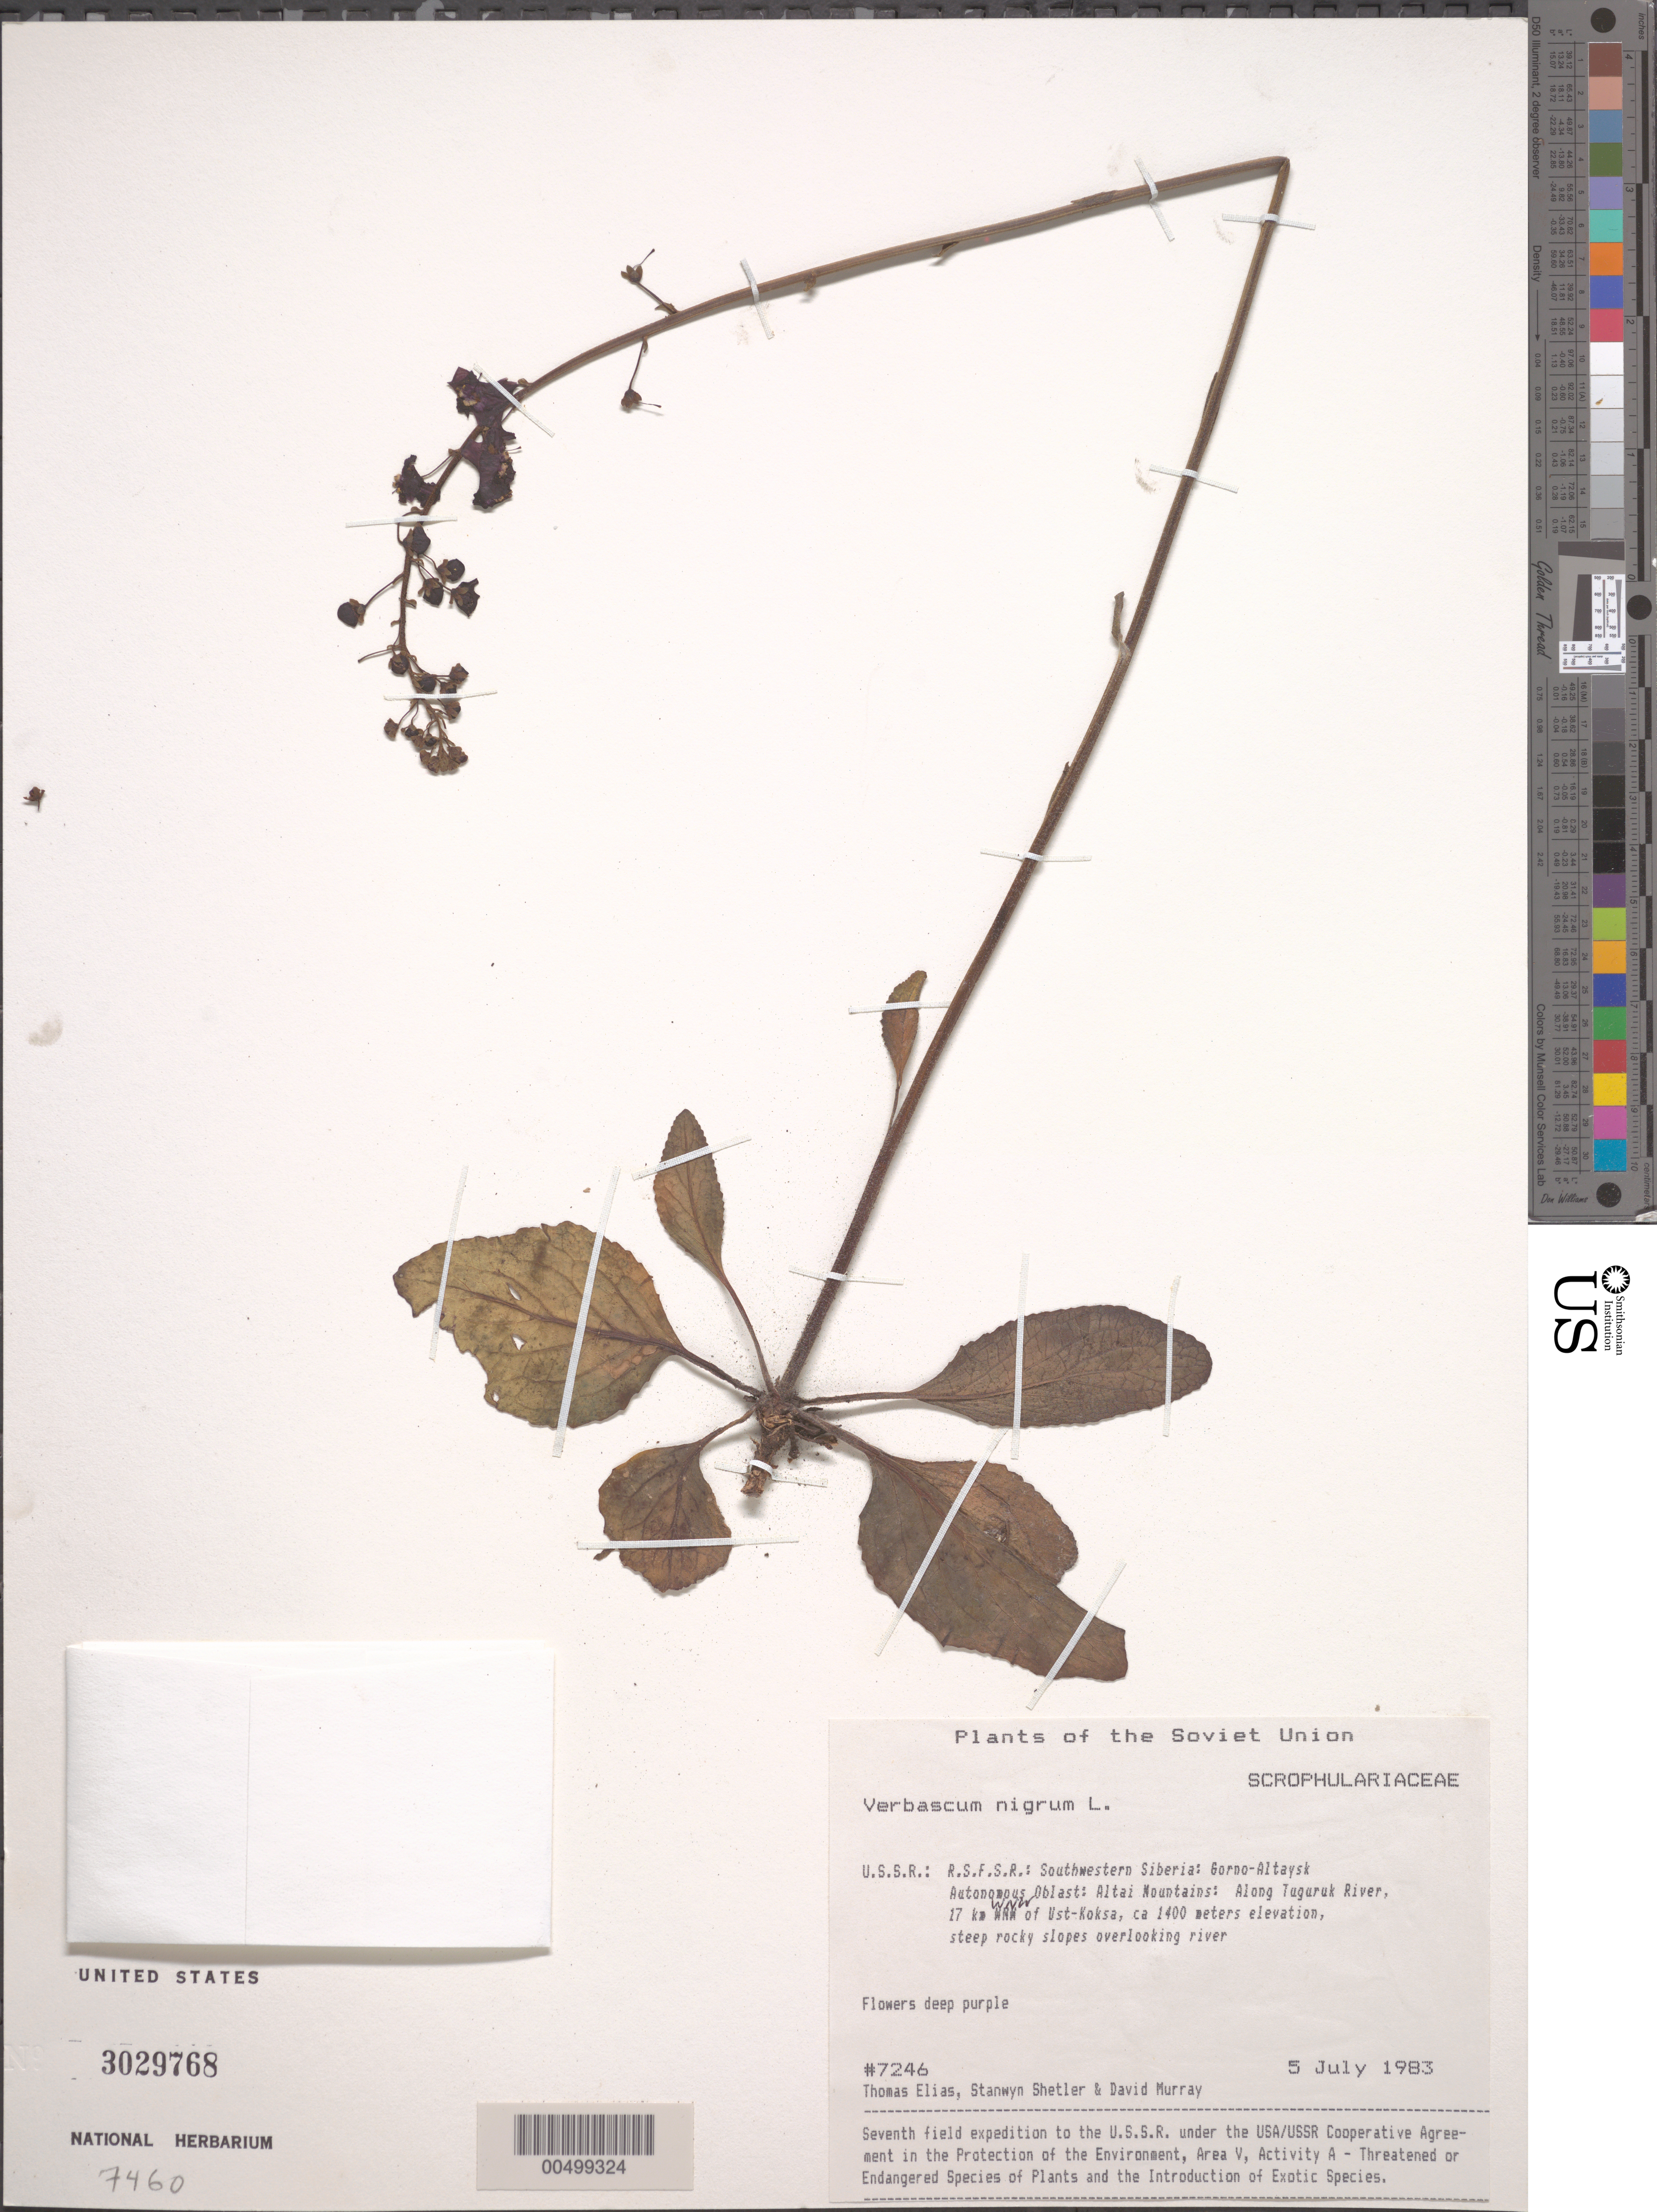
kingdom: Plantae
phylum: Tracheophyta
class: Magnoliopsida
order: Lamiales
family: Scrophulariaceae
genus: Verbascum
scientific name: Verbascum nigrum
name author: L.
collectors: T. Elias, S. Shetler & D. F. Murray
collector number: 7246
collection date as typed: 05 Jul 1983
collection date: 1983-07-05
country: Russian Federation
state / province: Altai Republic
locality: Altai Mountains, along Tuguruk River, 17 km WNW of Ust-Koksa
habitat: steep rocky slopes overlooking river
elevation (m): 1400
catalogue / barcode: US 3029768